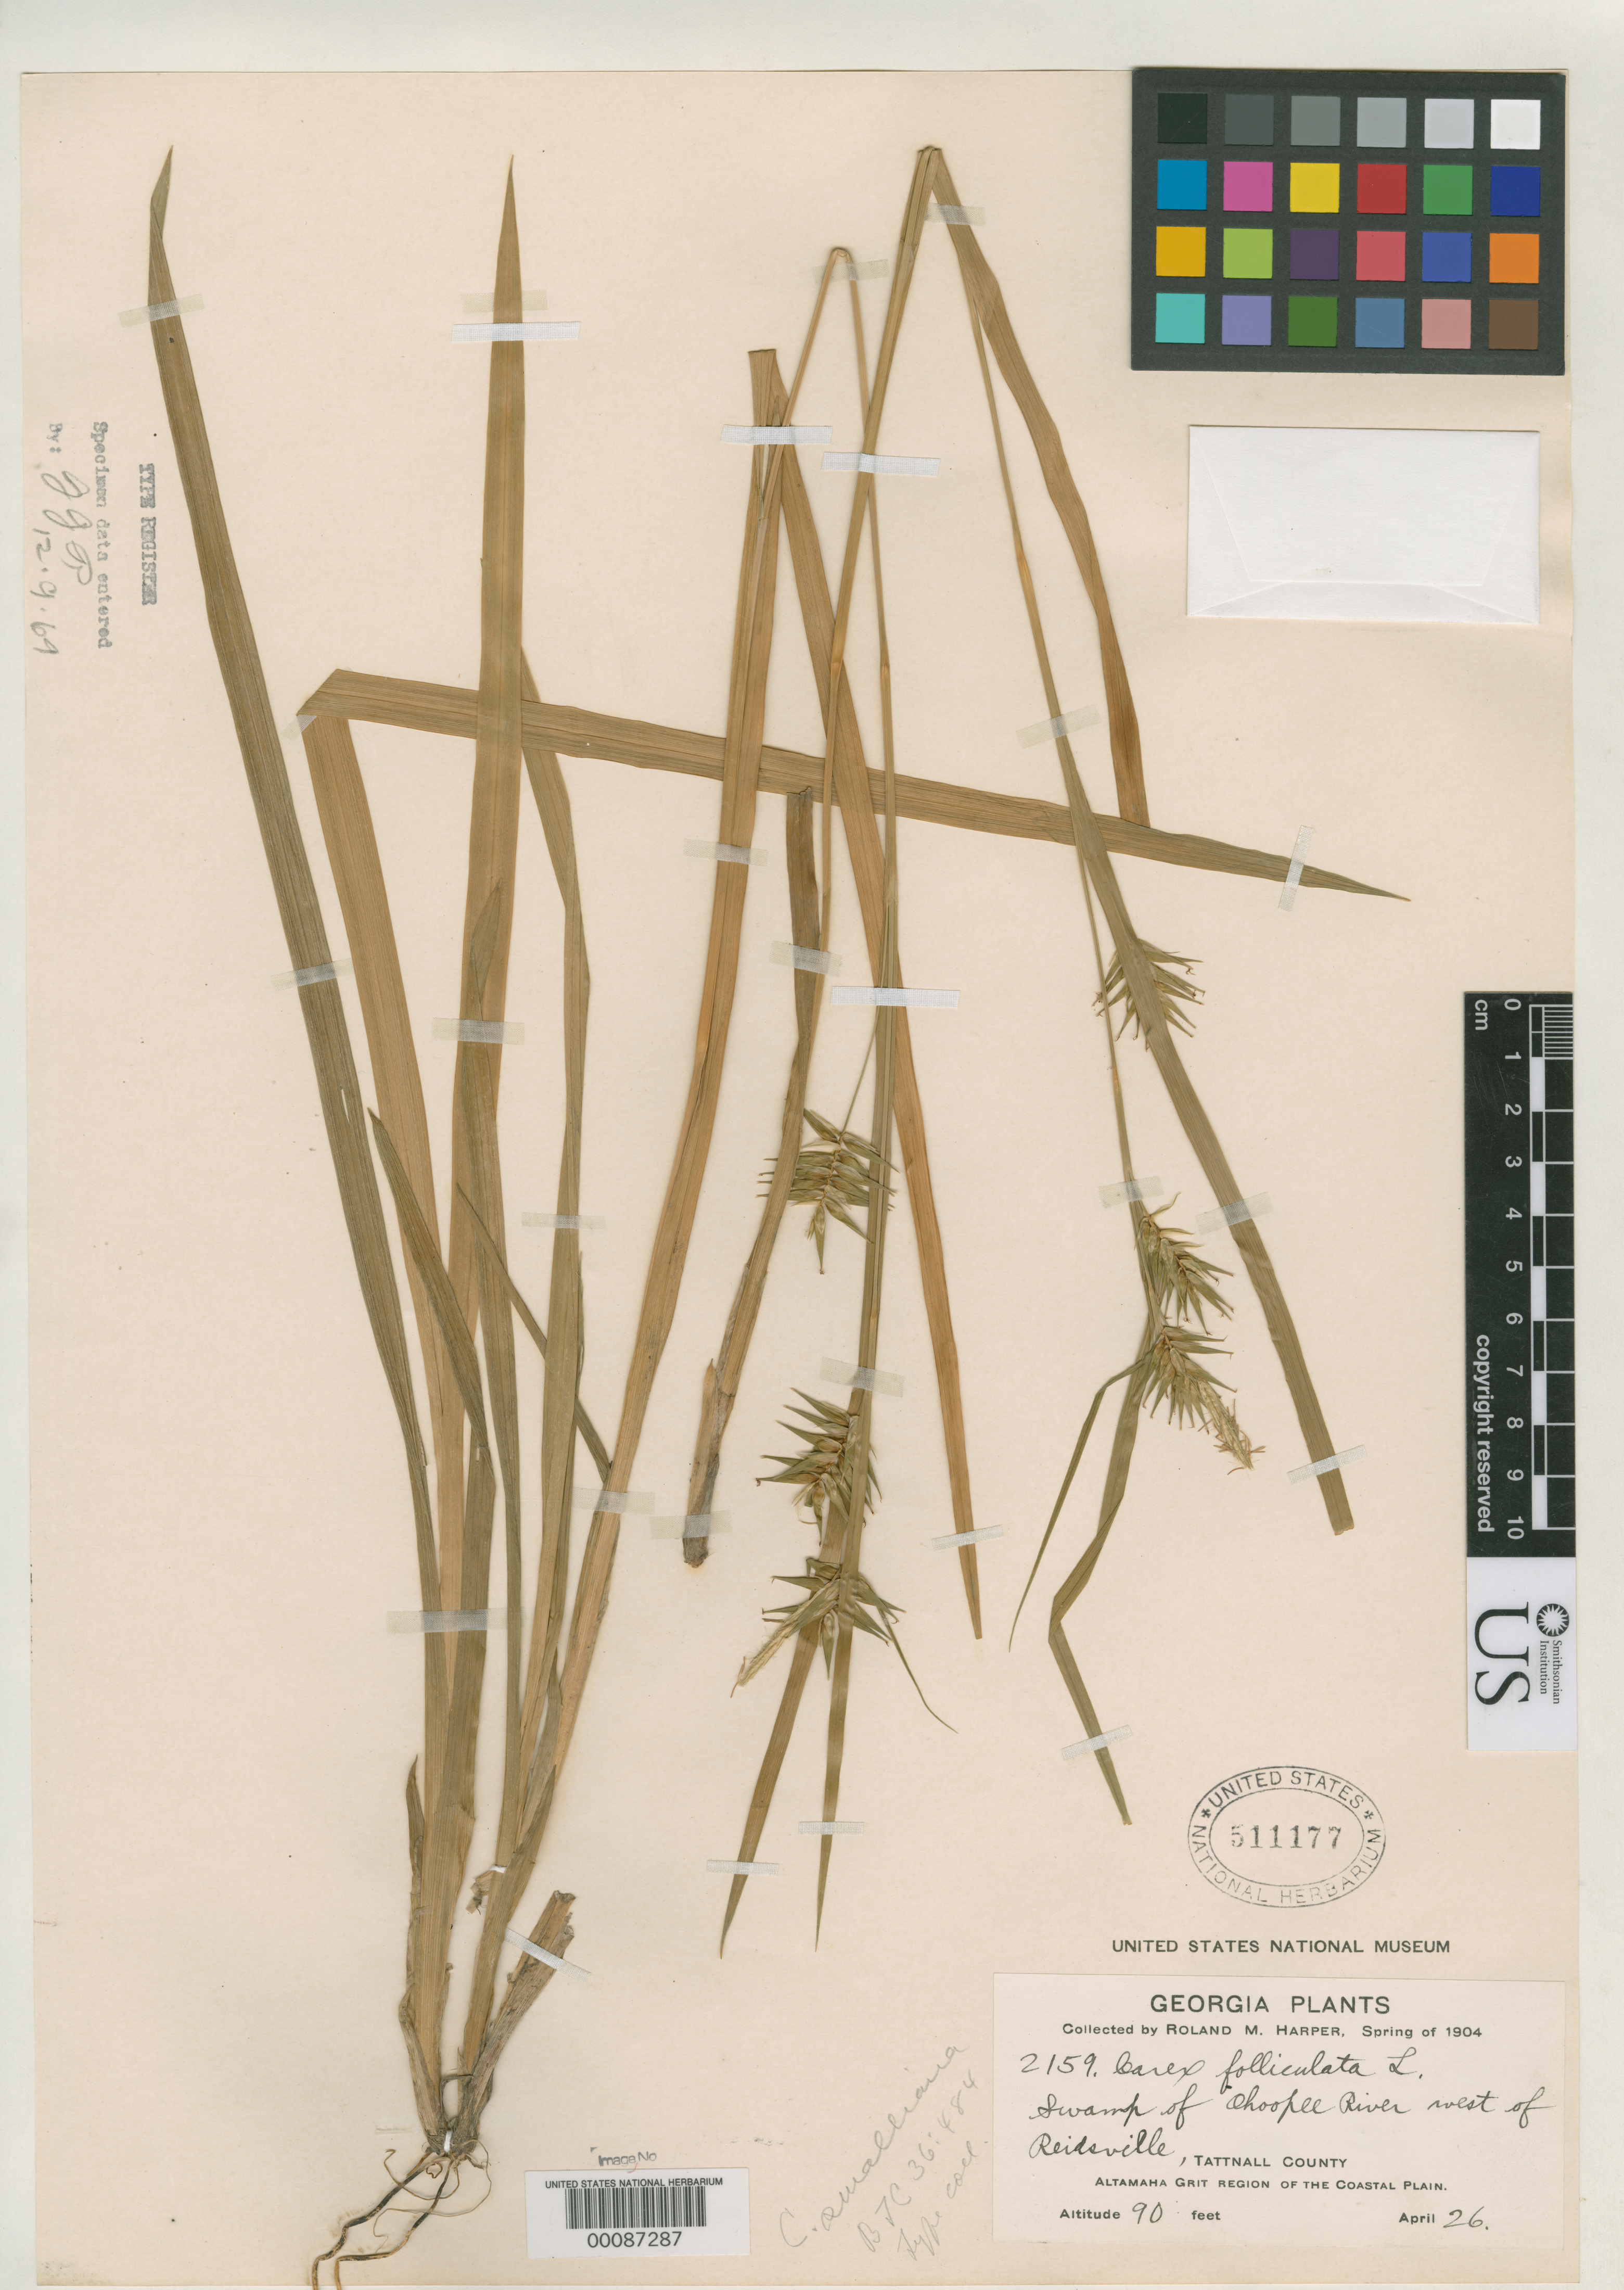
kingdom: Plantae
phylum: Tracheophyta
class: Liliopsida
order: Poales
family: Cyperaceae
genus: Carex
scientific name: Carex smalliana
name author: Mack.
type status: Isosyntype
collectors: R. M. Harper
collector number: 2159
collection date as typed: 26 Apr 1904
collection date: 1904-04-26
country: United States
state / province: Georgia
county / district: Tattnall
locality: Reidsville.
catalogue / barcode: US 511177